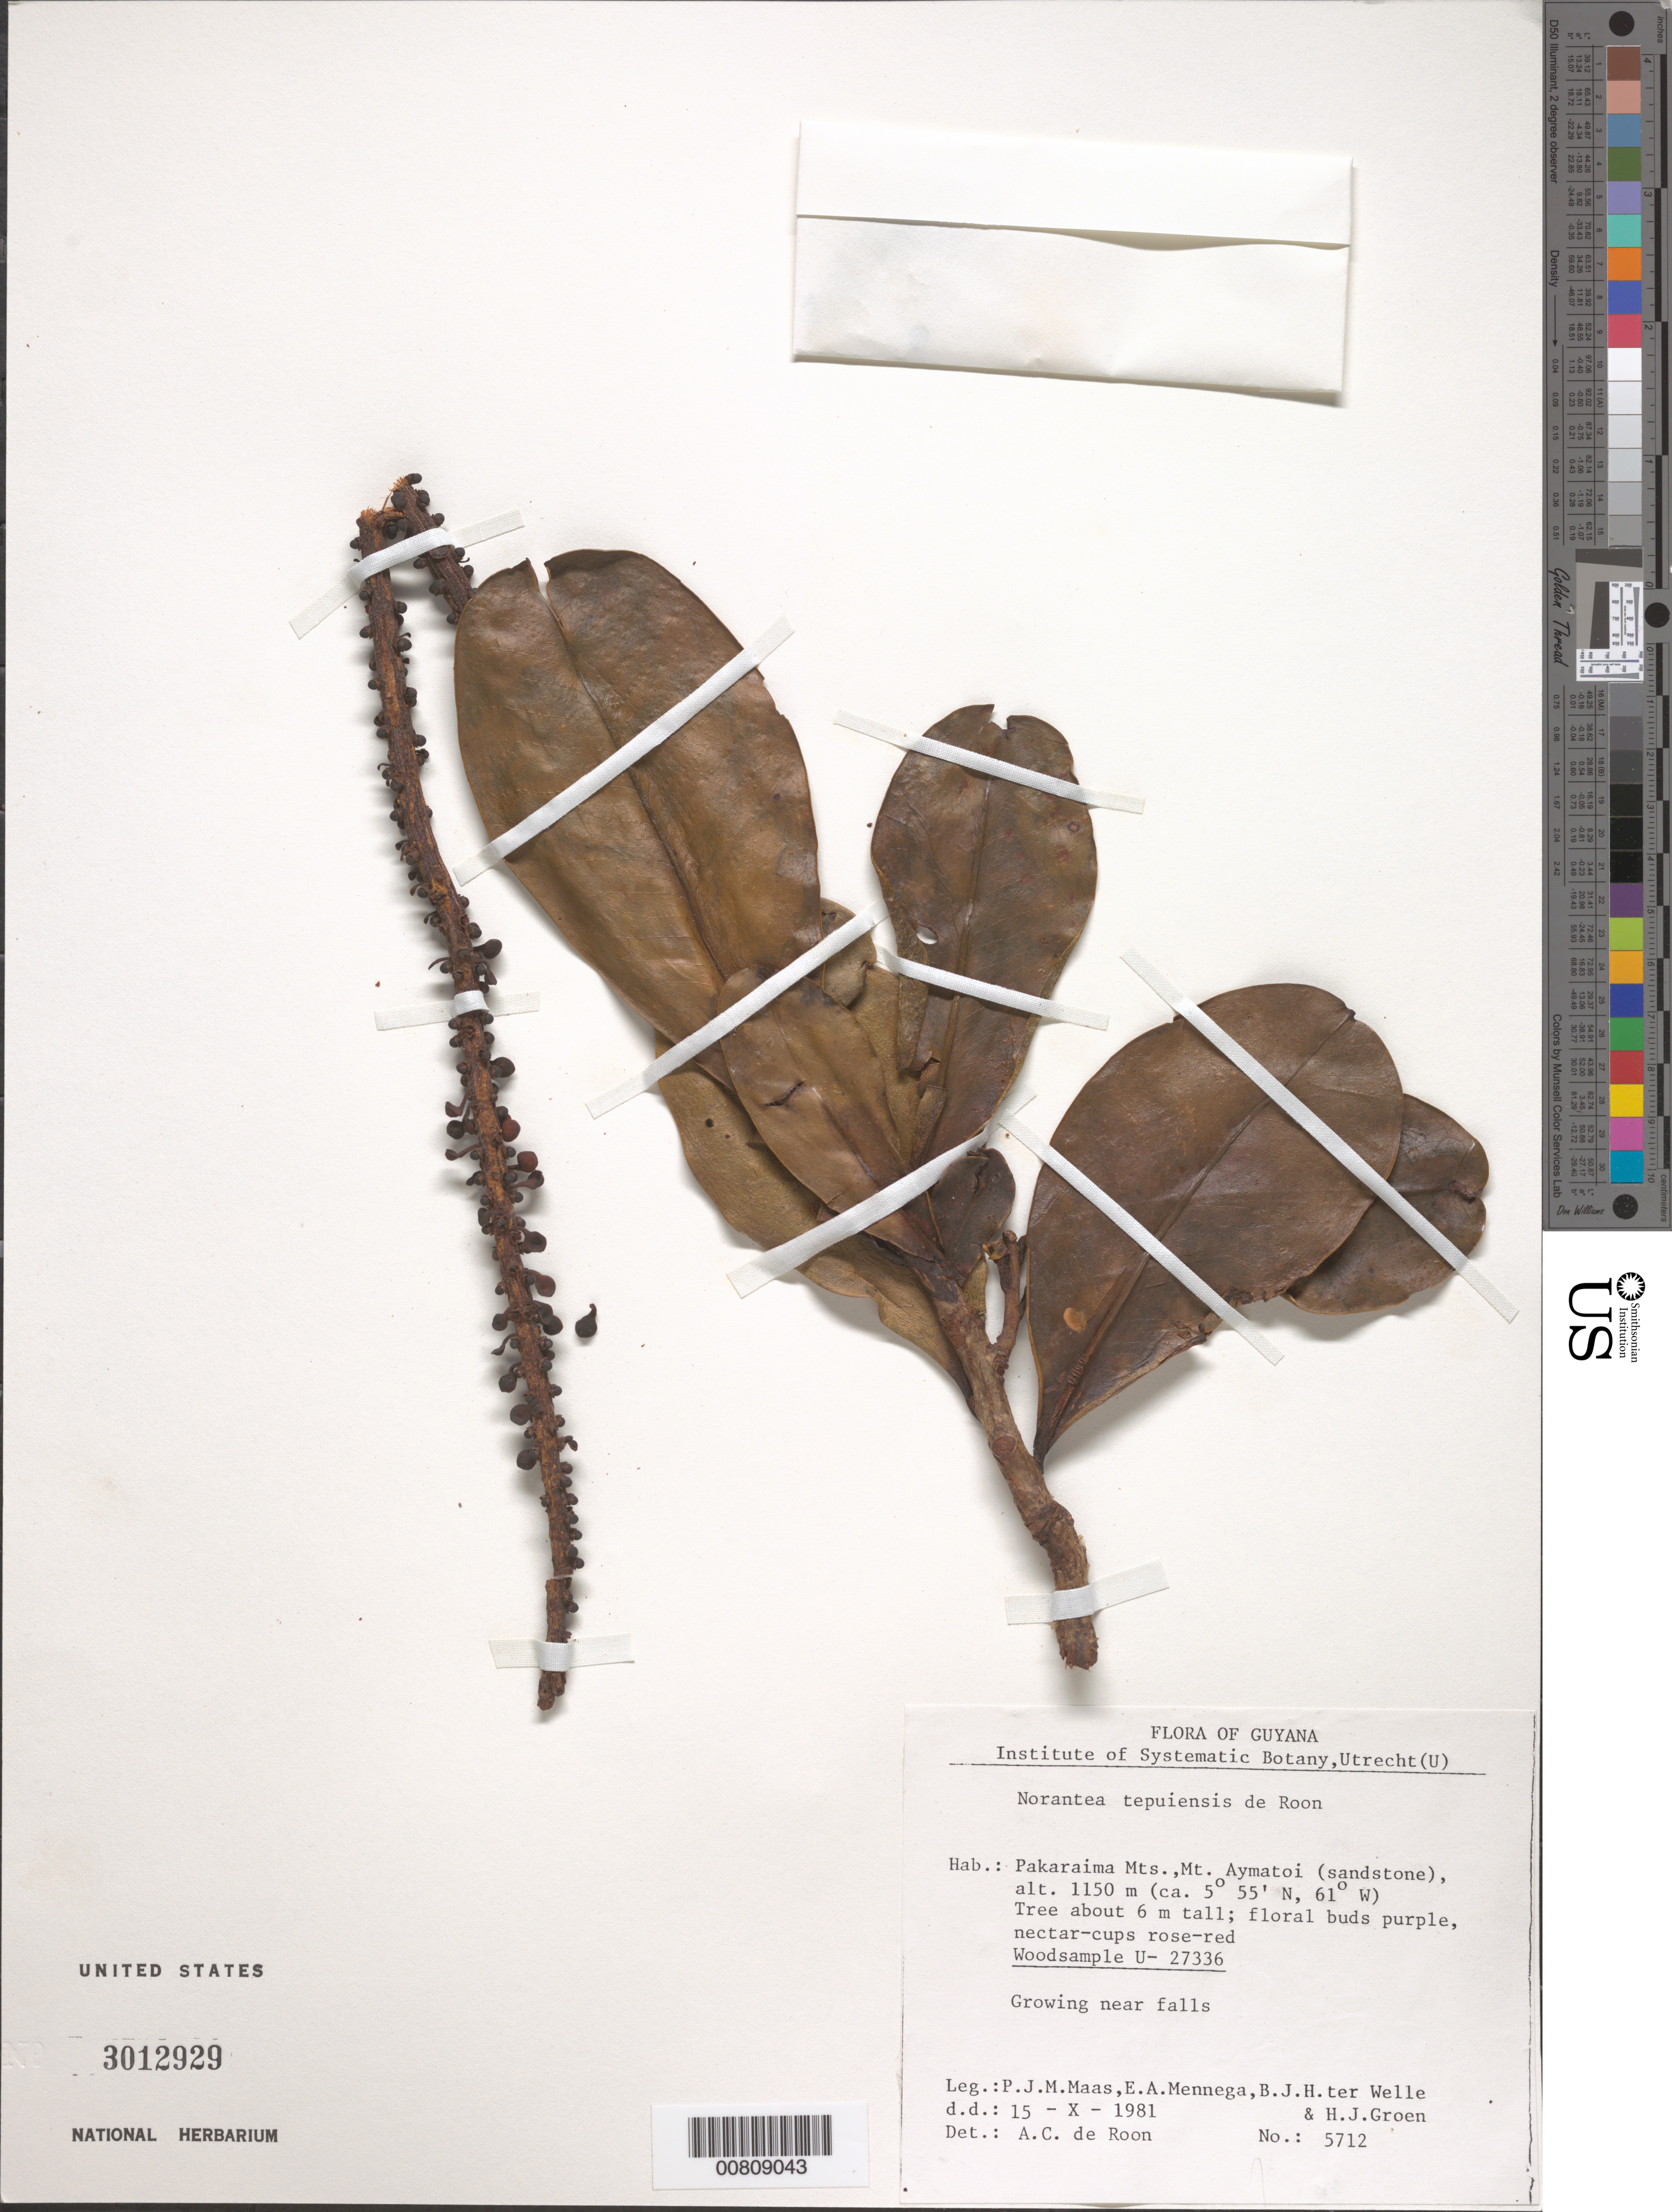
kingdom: Plantae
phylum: Tracheophyta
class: Magnoliopsida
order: Ericales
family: Marcgraviaceae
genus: Sarcopera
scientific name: Sarcopera tepuiensis subsp. tepuiensis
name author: (de Roon) Bedell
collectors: P. Maas, E. A. Mennega, B. Welle & H. Groen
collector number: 5712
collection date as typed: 15-Oct-81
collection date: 1981-10-15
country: Guyana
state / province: Cuyuni-Mazaruni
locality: Mt. Aymatoi, Pakaraima Mts.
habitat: Sandstone; growing near falls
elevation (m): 1150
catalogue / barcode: US 3012929